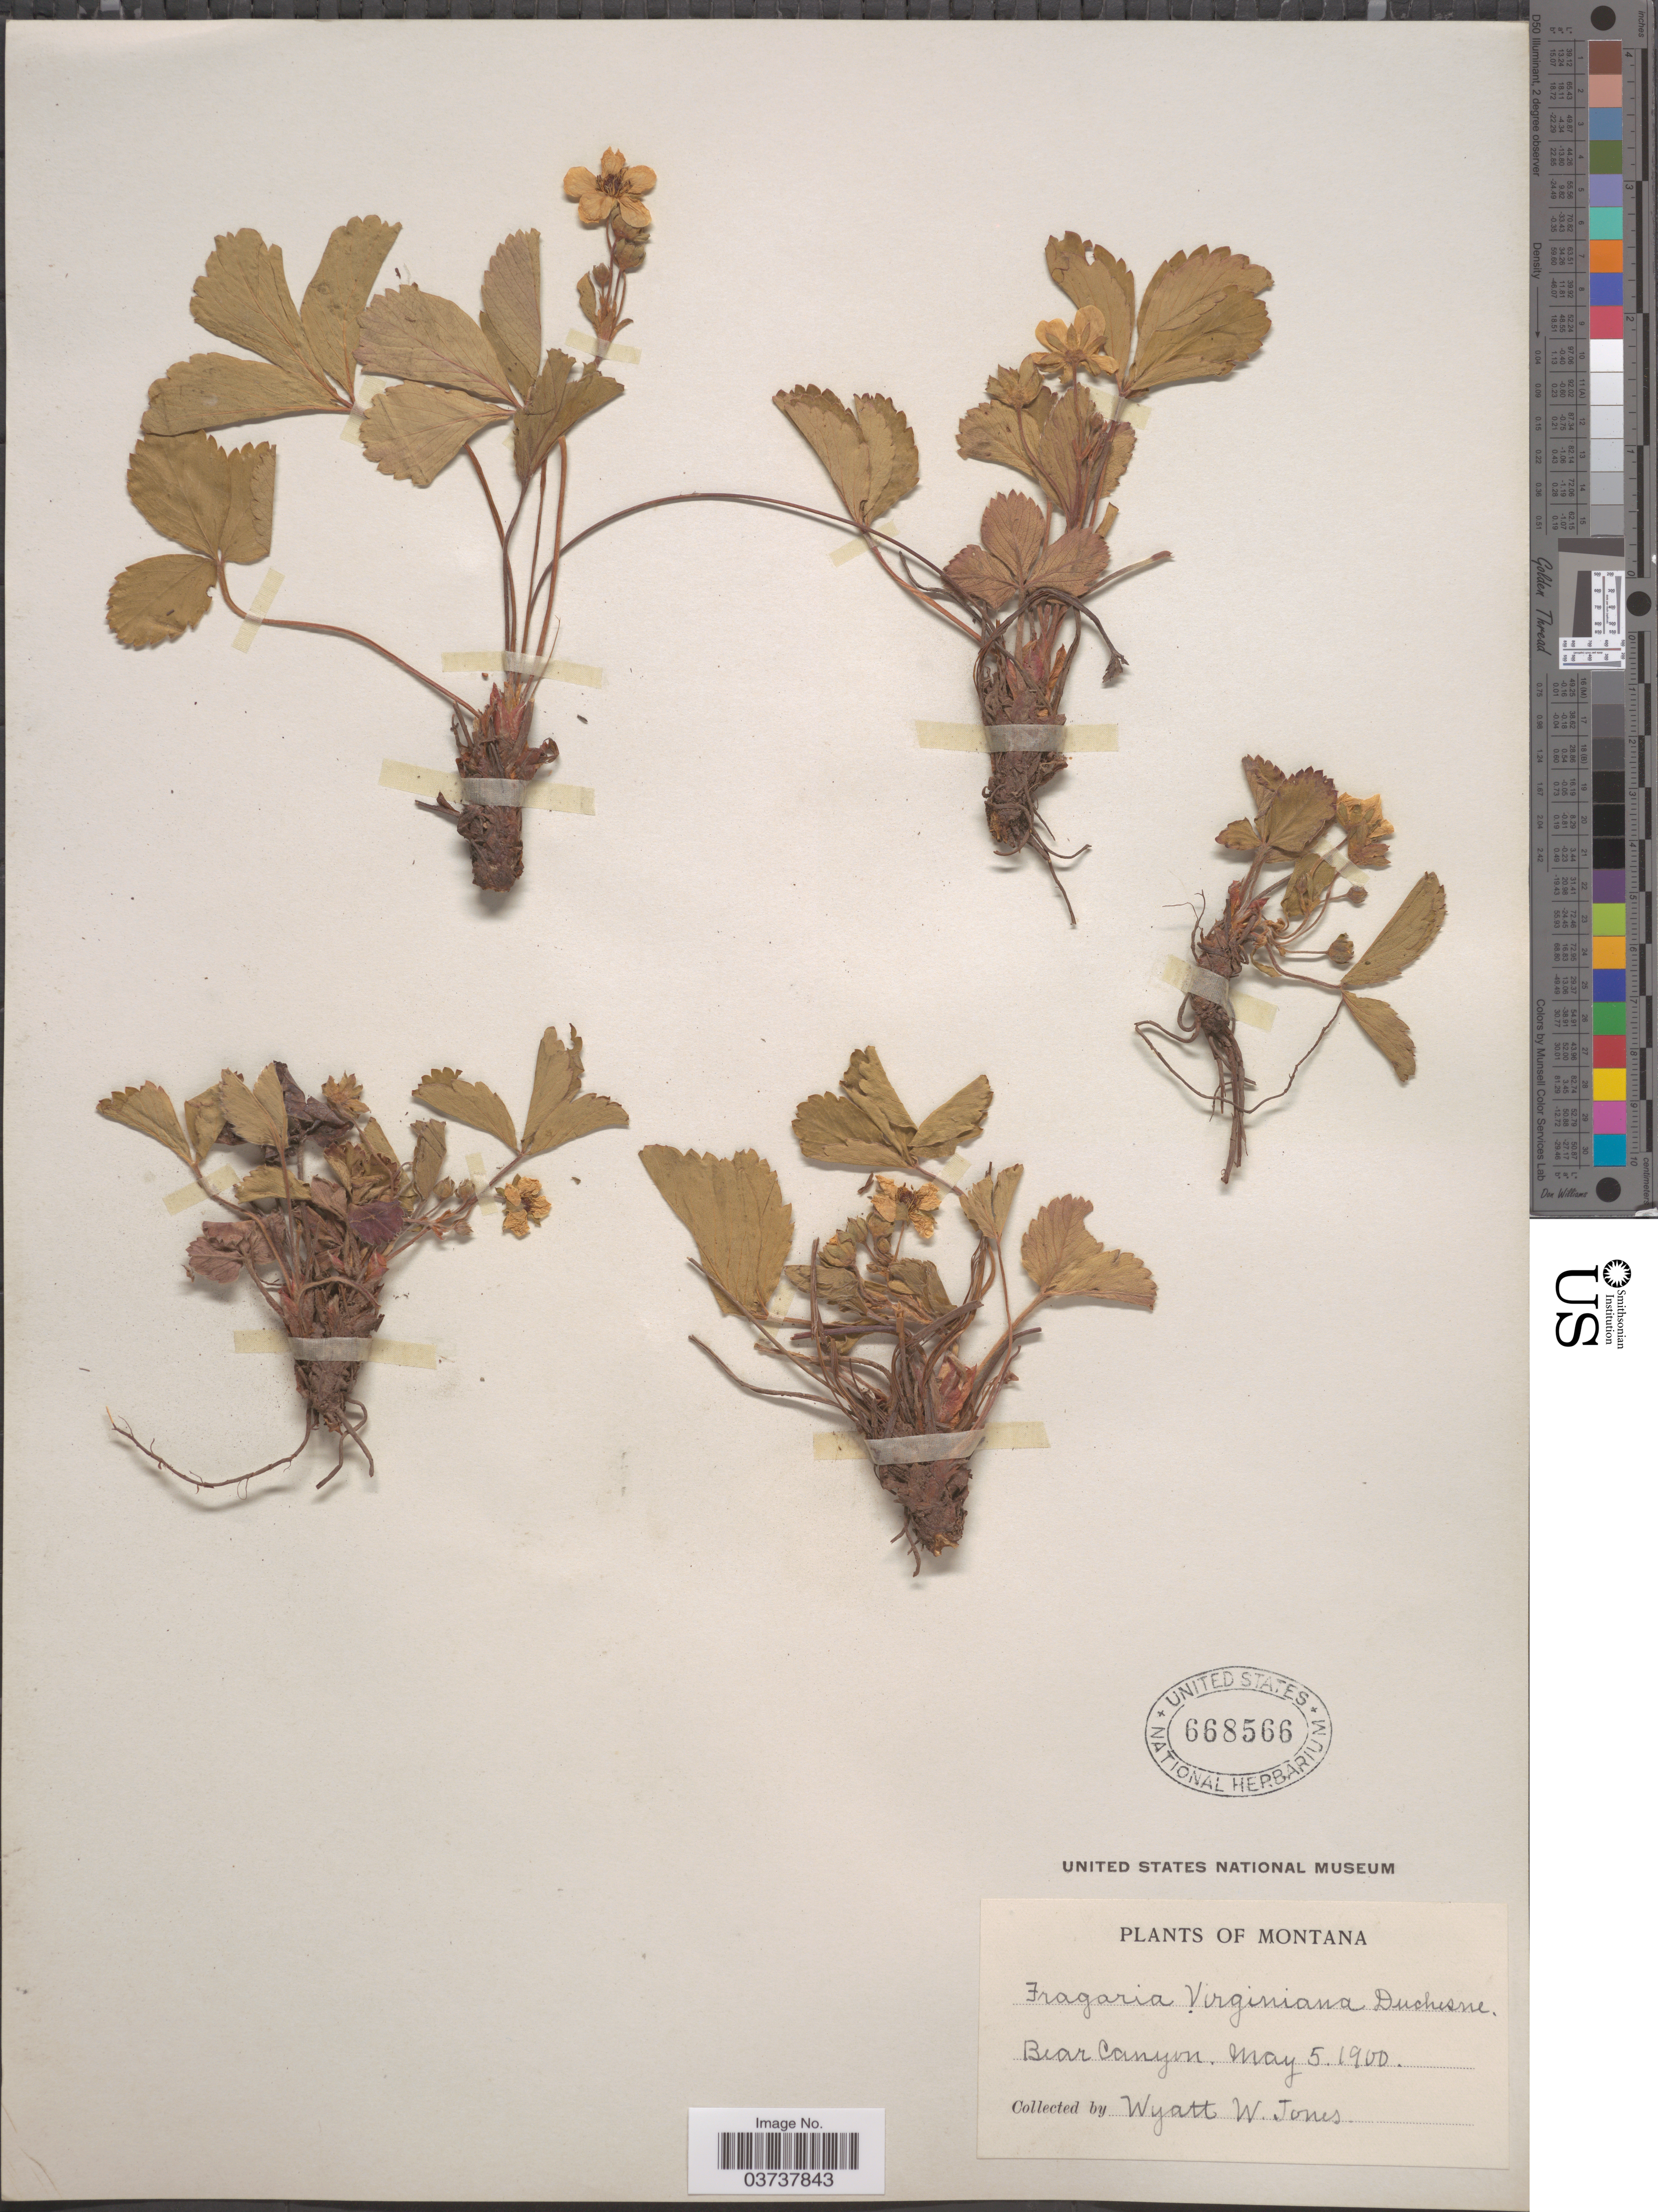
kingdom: Plantae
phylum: Tracheophyta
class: Magnoliopsida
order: Rosales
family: Rosaceae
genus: Fragaria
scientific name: Fragaria virginiana subsp. platypetala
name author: (Rydb.) Staudt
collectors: W. W. Jones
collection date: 1900-05-05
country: United States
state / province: Montana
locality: Bear Canyon.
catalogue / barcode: US 668566